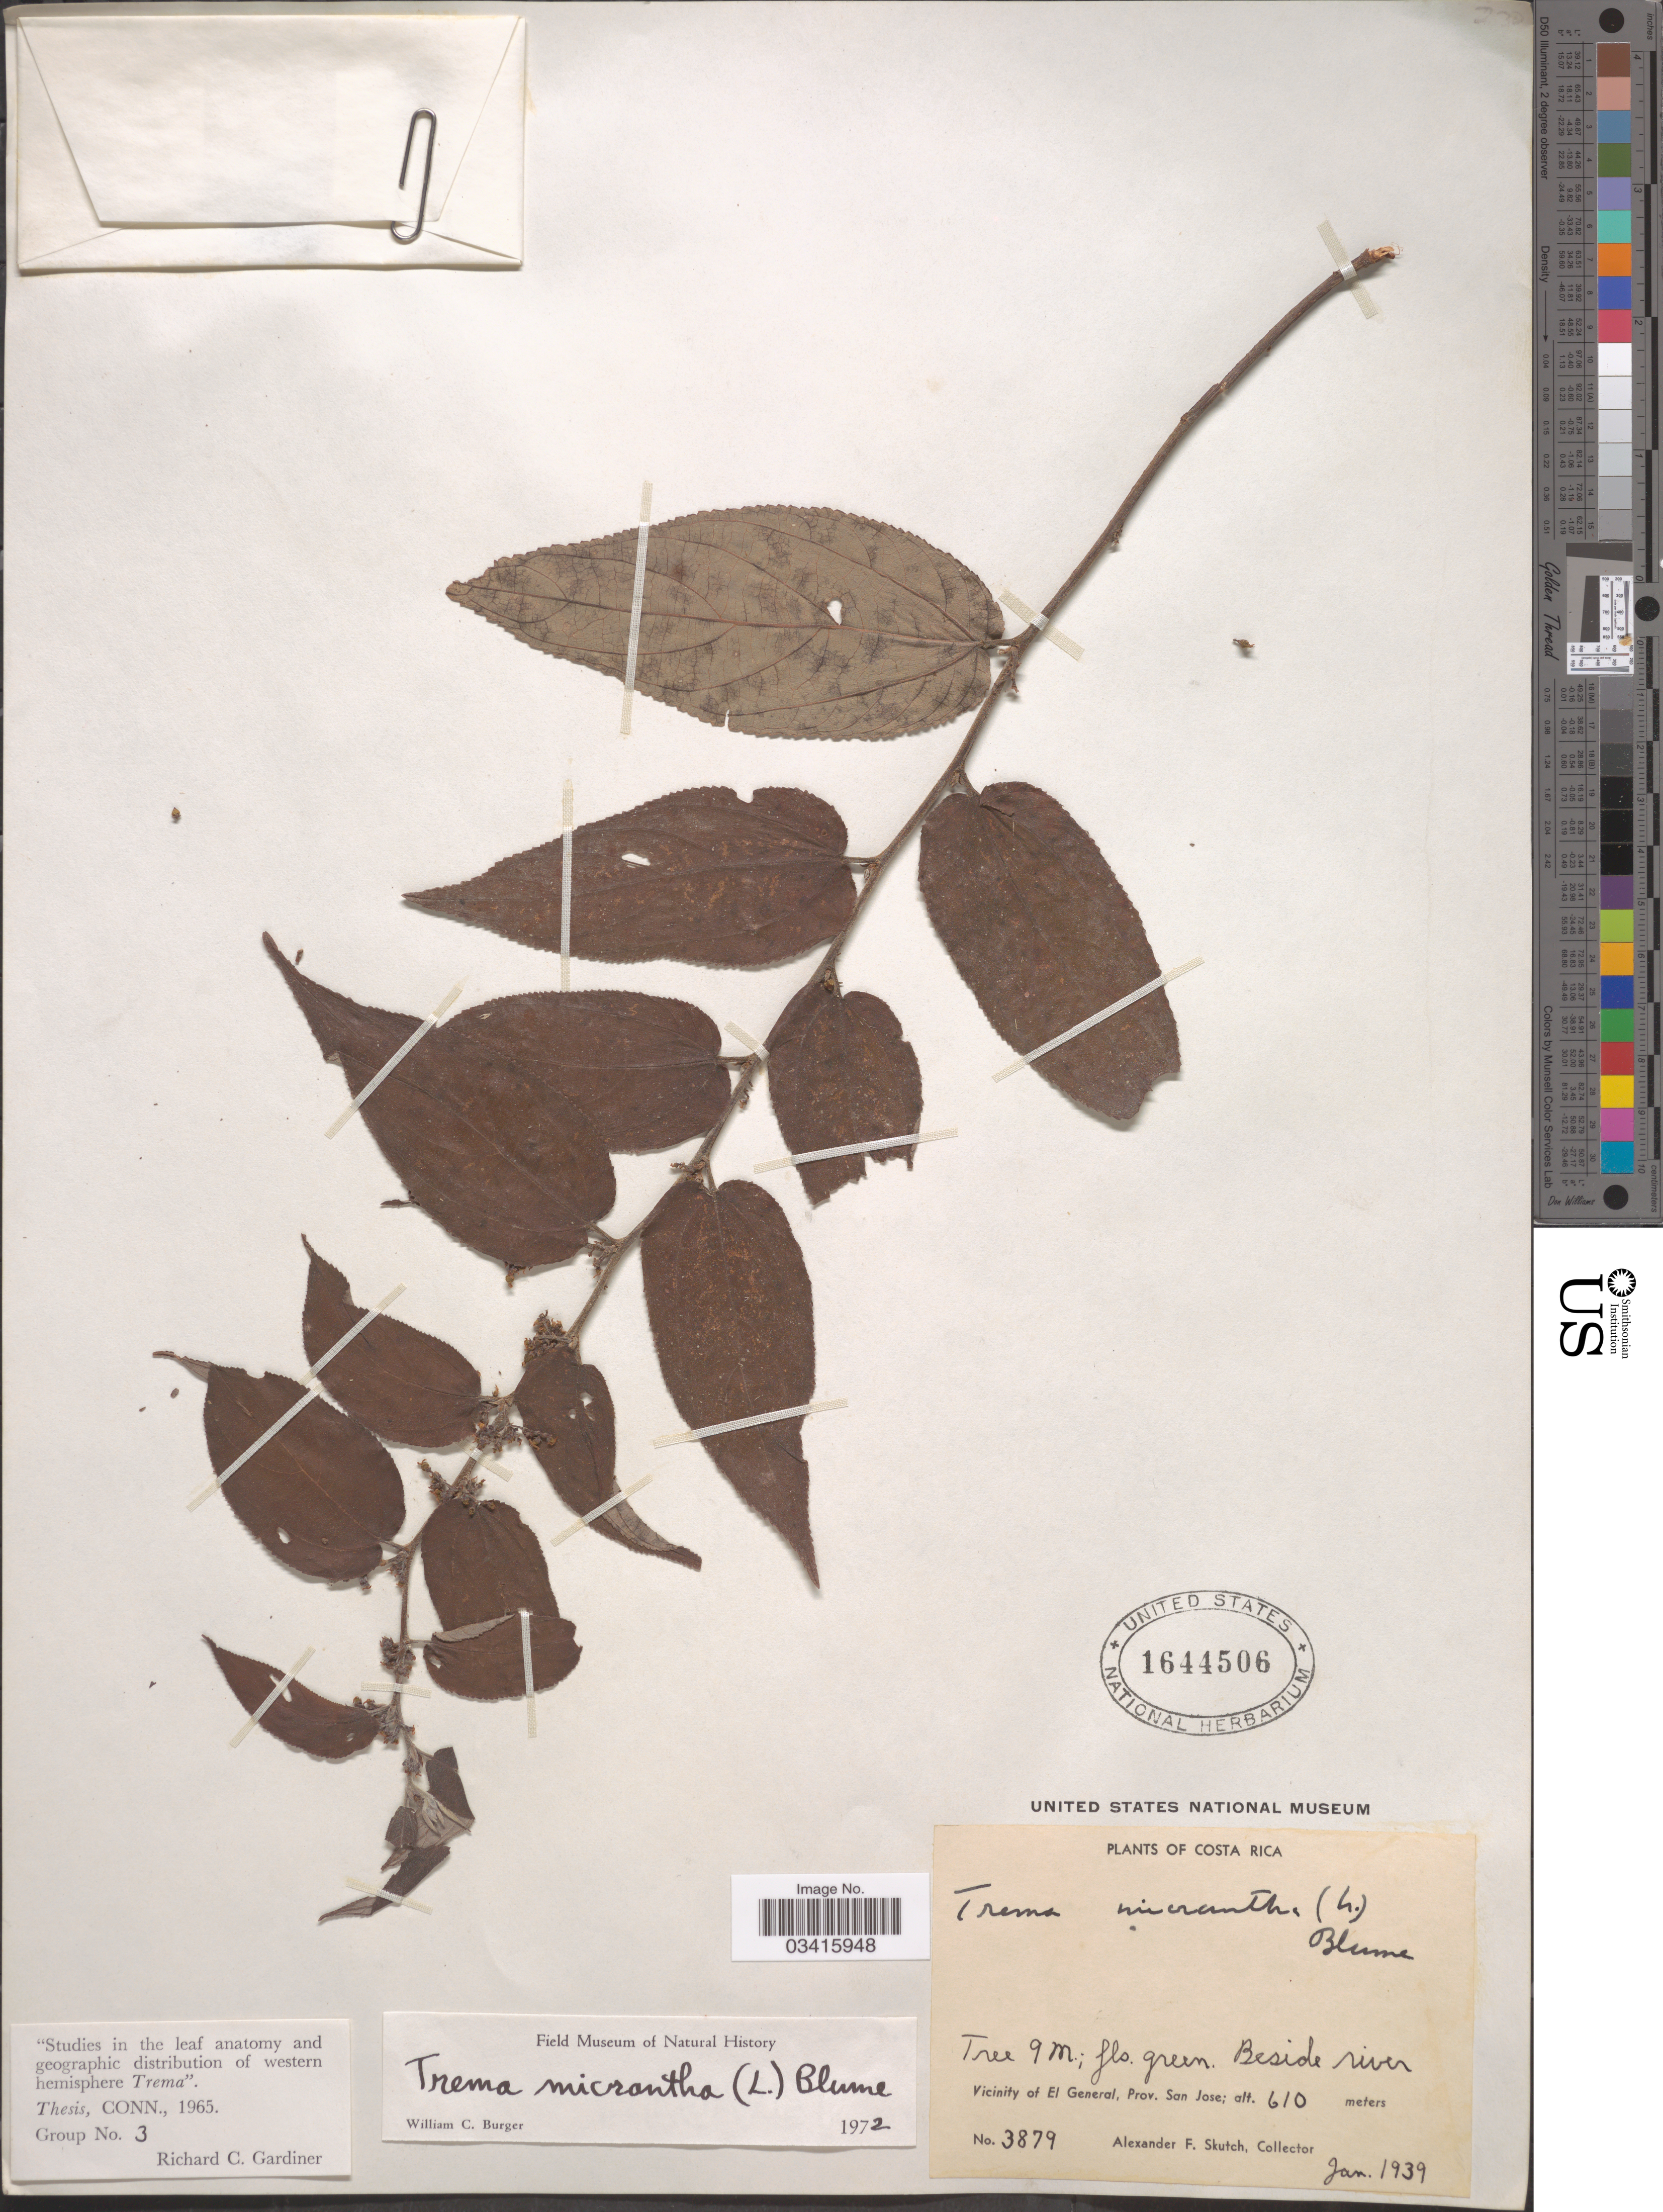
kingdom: Plantae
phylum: Tracheophyta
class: Magnoliopsida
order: Rosales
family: Cannabaceae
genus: Trema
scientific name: Trema micranthum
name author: (L.) Blume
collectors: A. F. Skutch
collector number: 3879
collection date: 1939-01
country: Costa Rica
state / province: San José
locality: Beside river. Vicinity of El General.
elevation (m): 610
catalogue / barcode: US 1644506